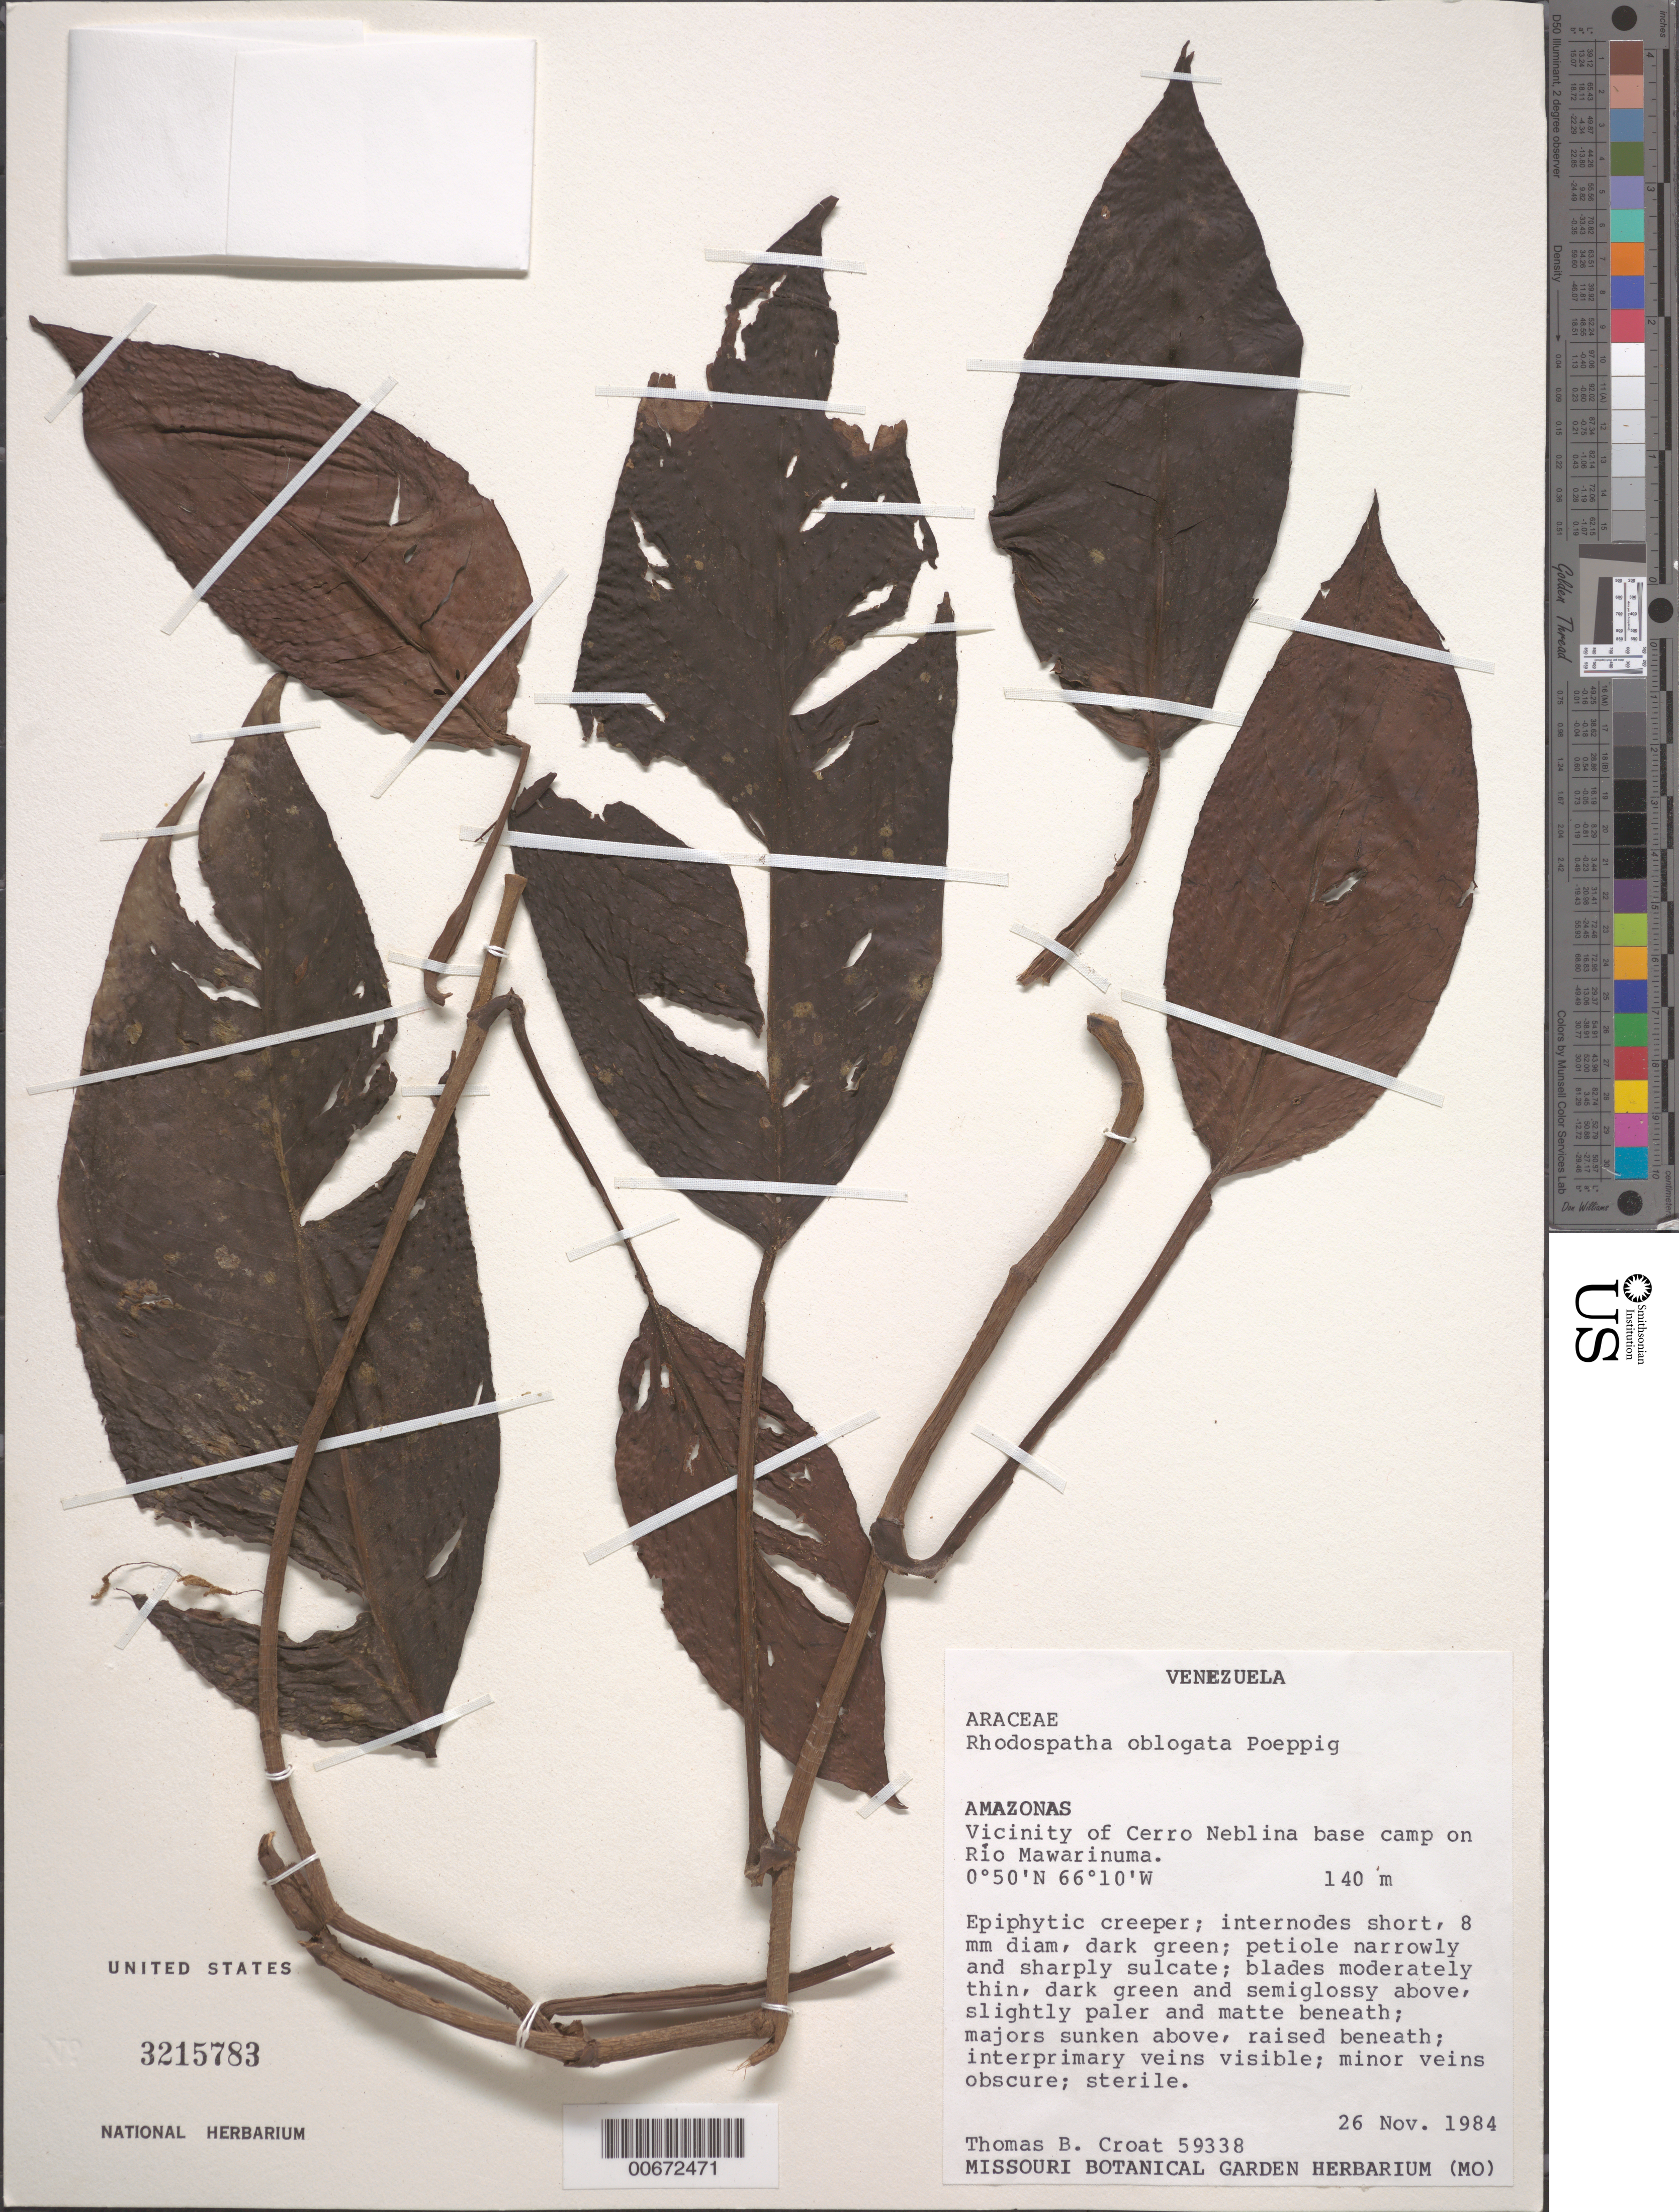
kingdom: Plantae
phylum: Tracheophyta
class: Liliopsida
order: Alismatales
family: Araceae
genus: Rhodospatha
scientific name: Rhodospatha oblongata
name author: Poepp.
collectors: T. B. Croat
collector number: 59338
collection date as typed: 26-Nov-84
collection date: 1984-11-26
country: Venezuela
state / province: Amazonas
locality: Cerro Neblina, vic.; base camp on Río Mawarinuma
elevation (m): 140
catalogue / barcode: US 3215783